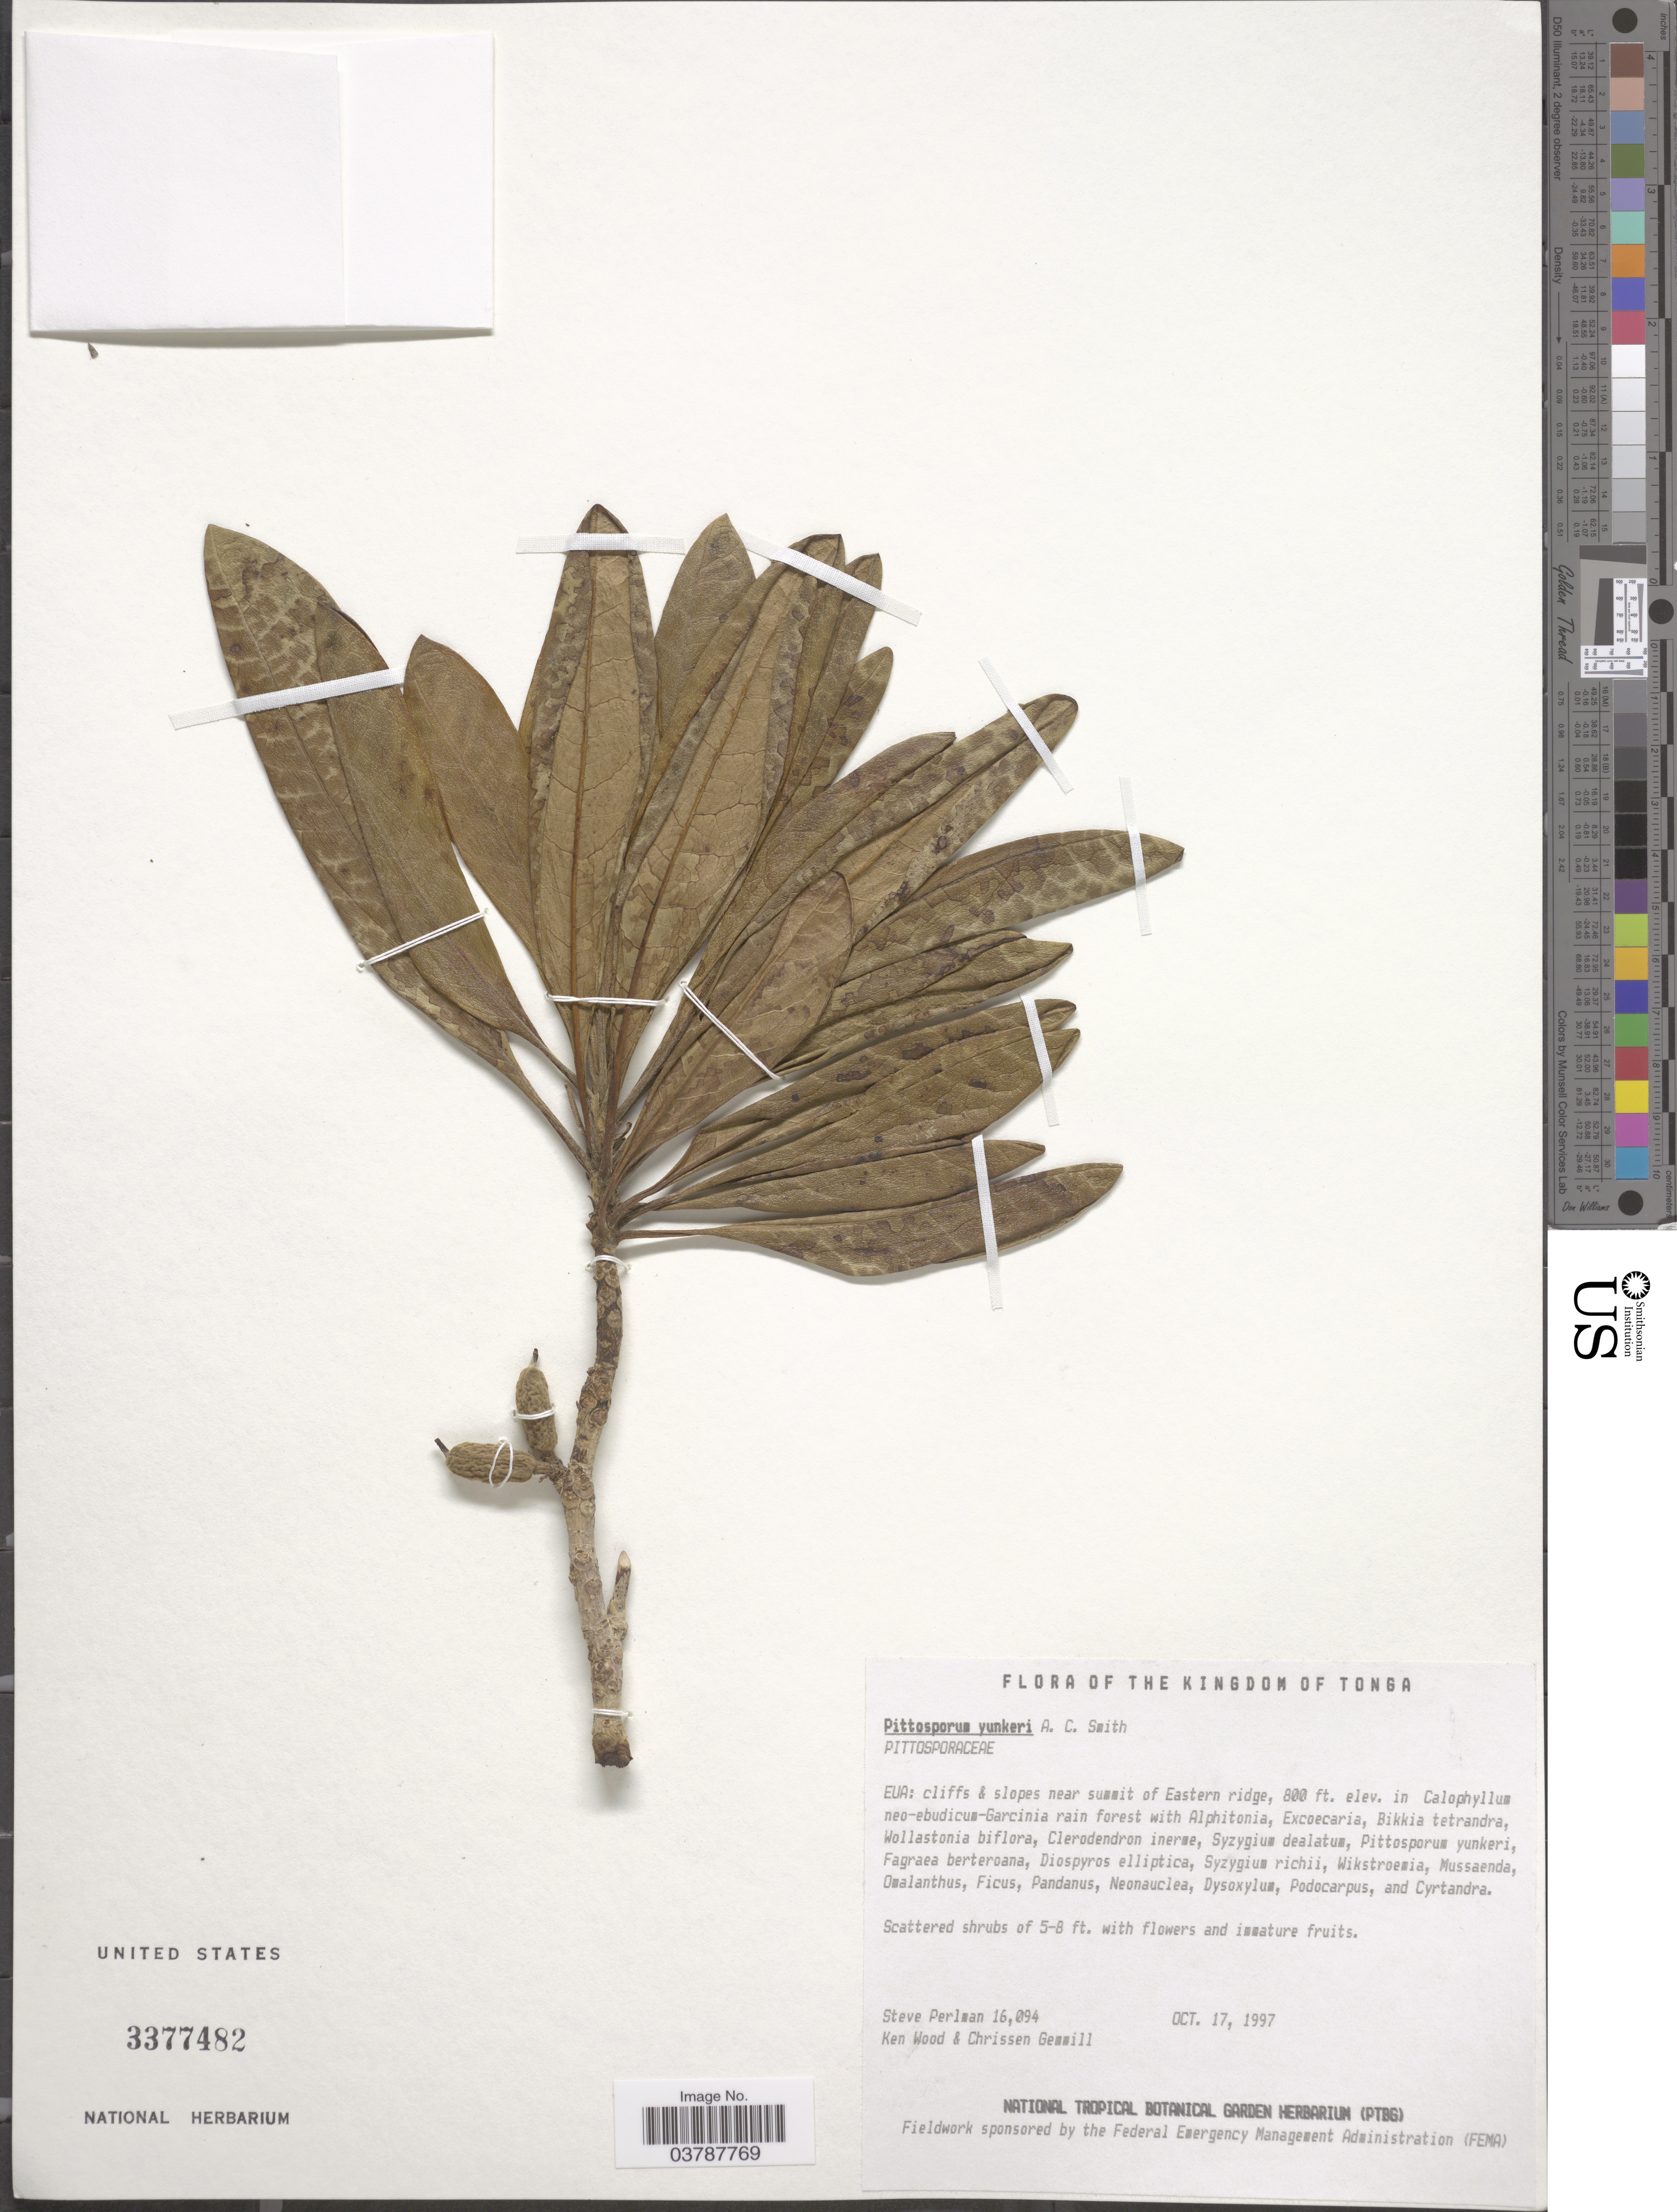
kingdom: Plantae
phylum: Tracheophyta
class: Magnoliopsida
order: Apiales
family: Pittosporaceae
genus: Pittosporum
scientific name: Pittosporum yunckeri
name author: A.C. Sm.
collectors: S. P. Perlman, K. Wood & C. Gemmill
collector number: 16094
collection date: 1997-10-17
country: Tonga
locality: Kingdom of Tonga. 'Eua: cliffs & slopes near summit of Eastern ridge.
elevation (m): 244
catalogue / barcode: US 3377482